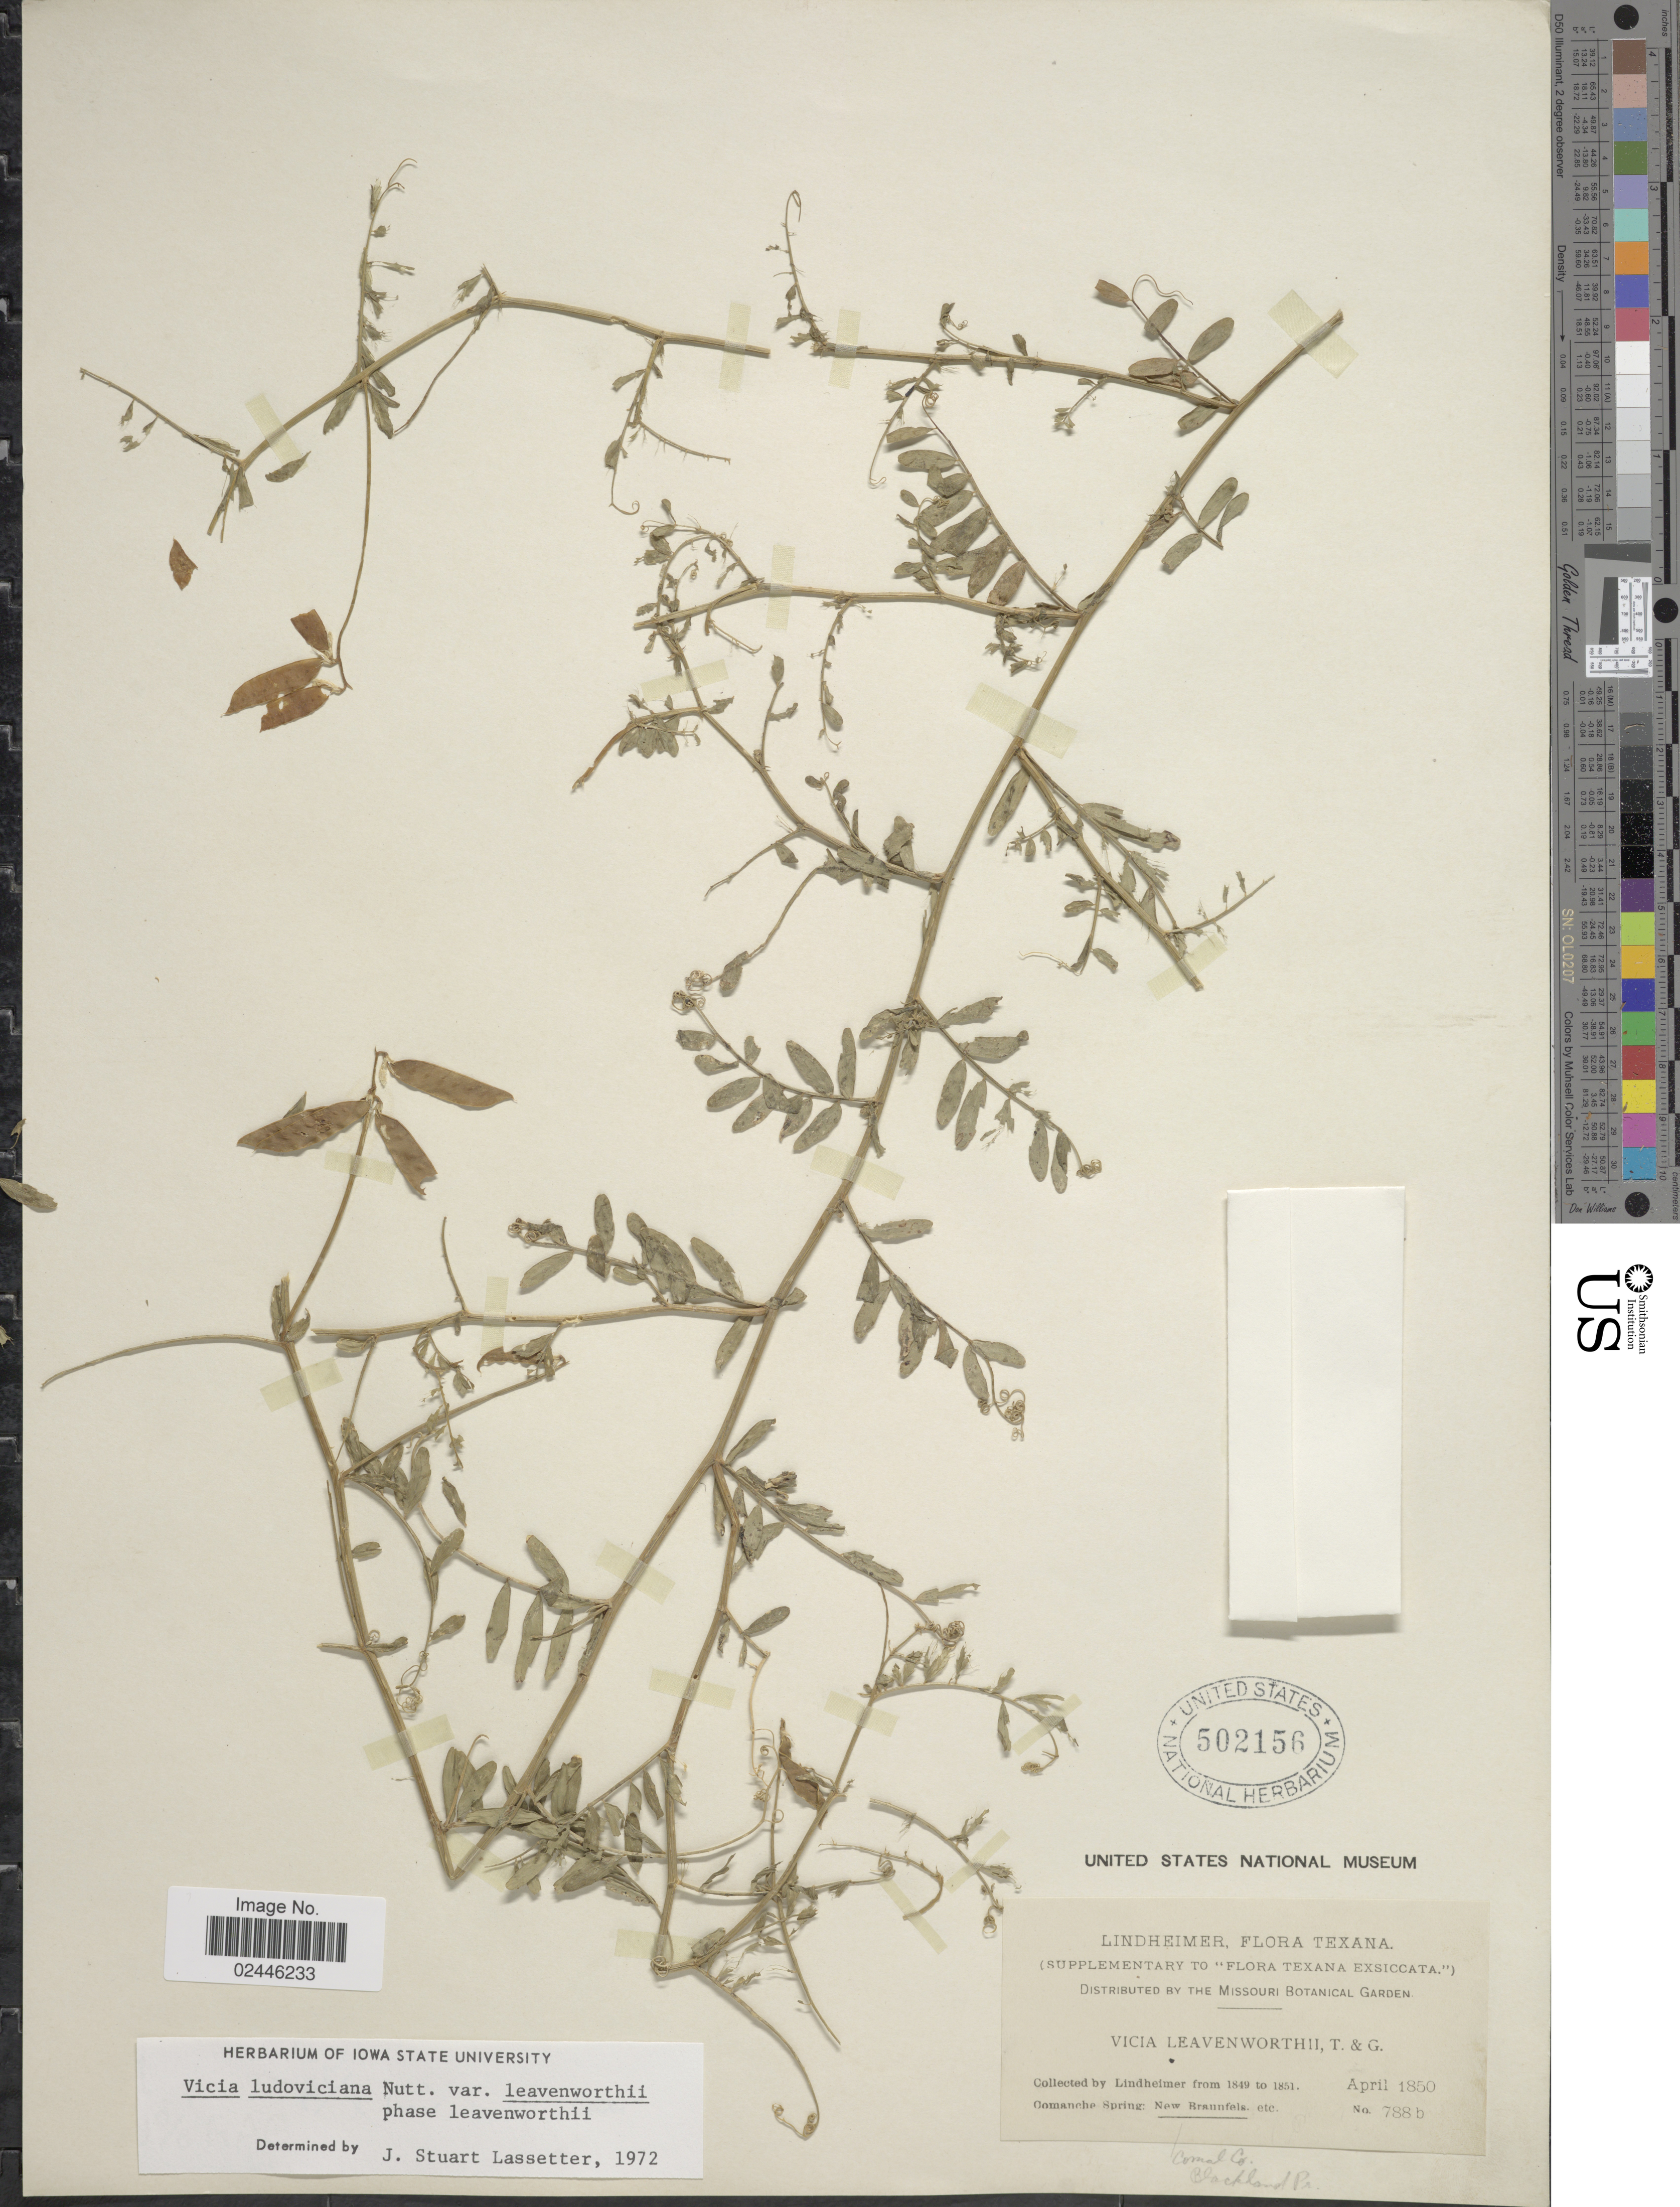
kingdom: Plantae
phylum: Tracheophyta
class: Magnoliopsida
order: Fabales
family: Fabaceae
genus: Vicia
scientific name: Vicia ludoviciana var. leavenworthii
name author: (Torr. & A. Gray) Broich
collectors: -. Lindheimer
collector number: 788b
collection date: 1850-04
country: United States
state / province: Texas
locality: Comanche Spring: New Braunfels etc. Comal Co. Blackland Pr.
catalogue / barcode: US 502156